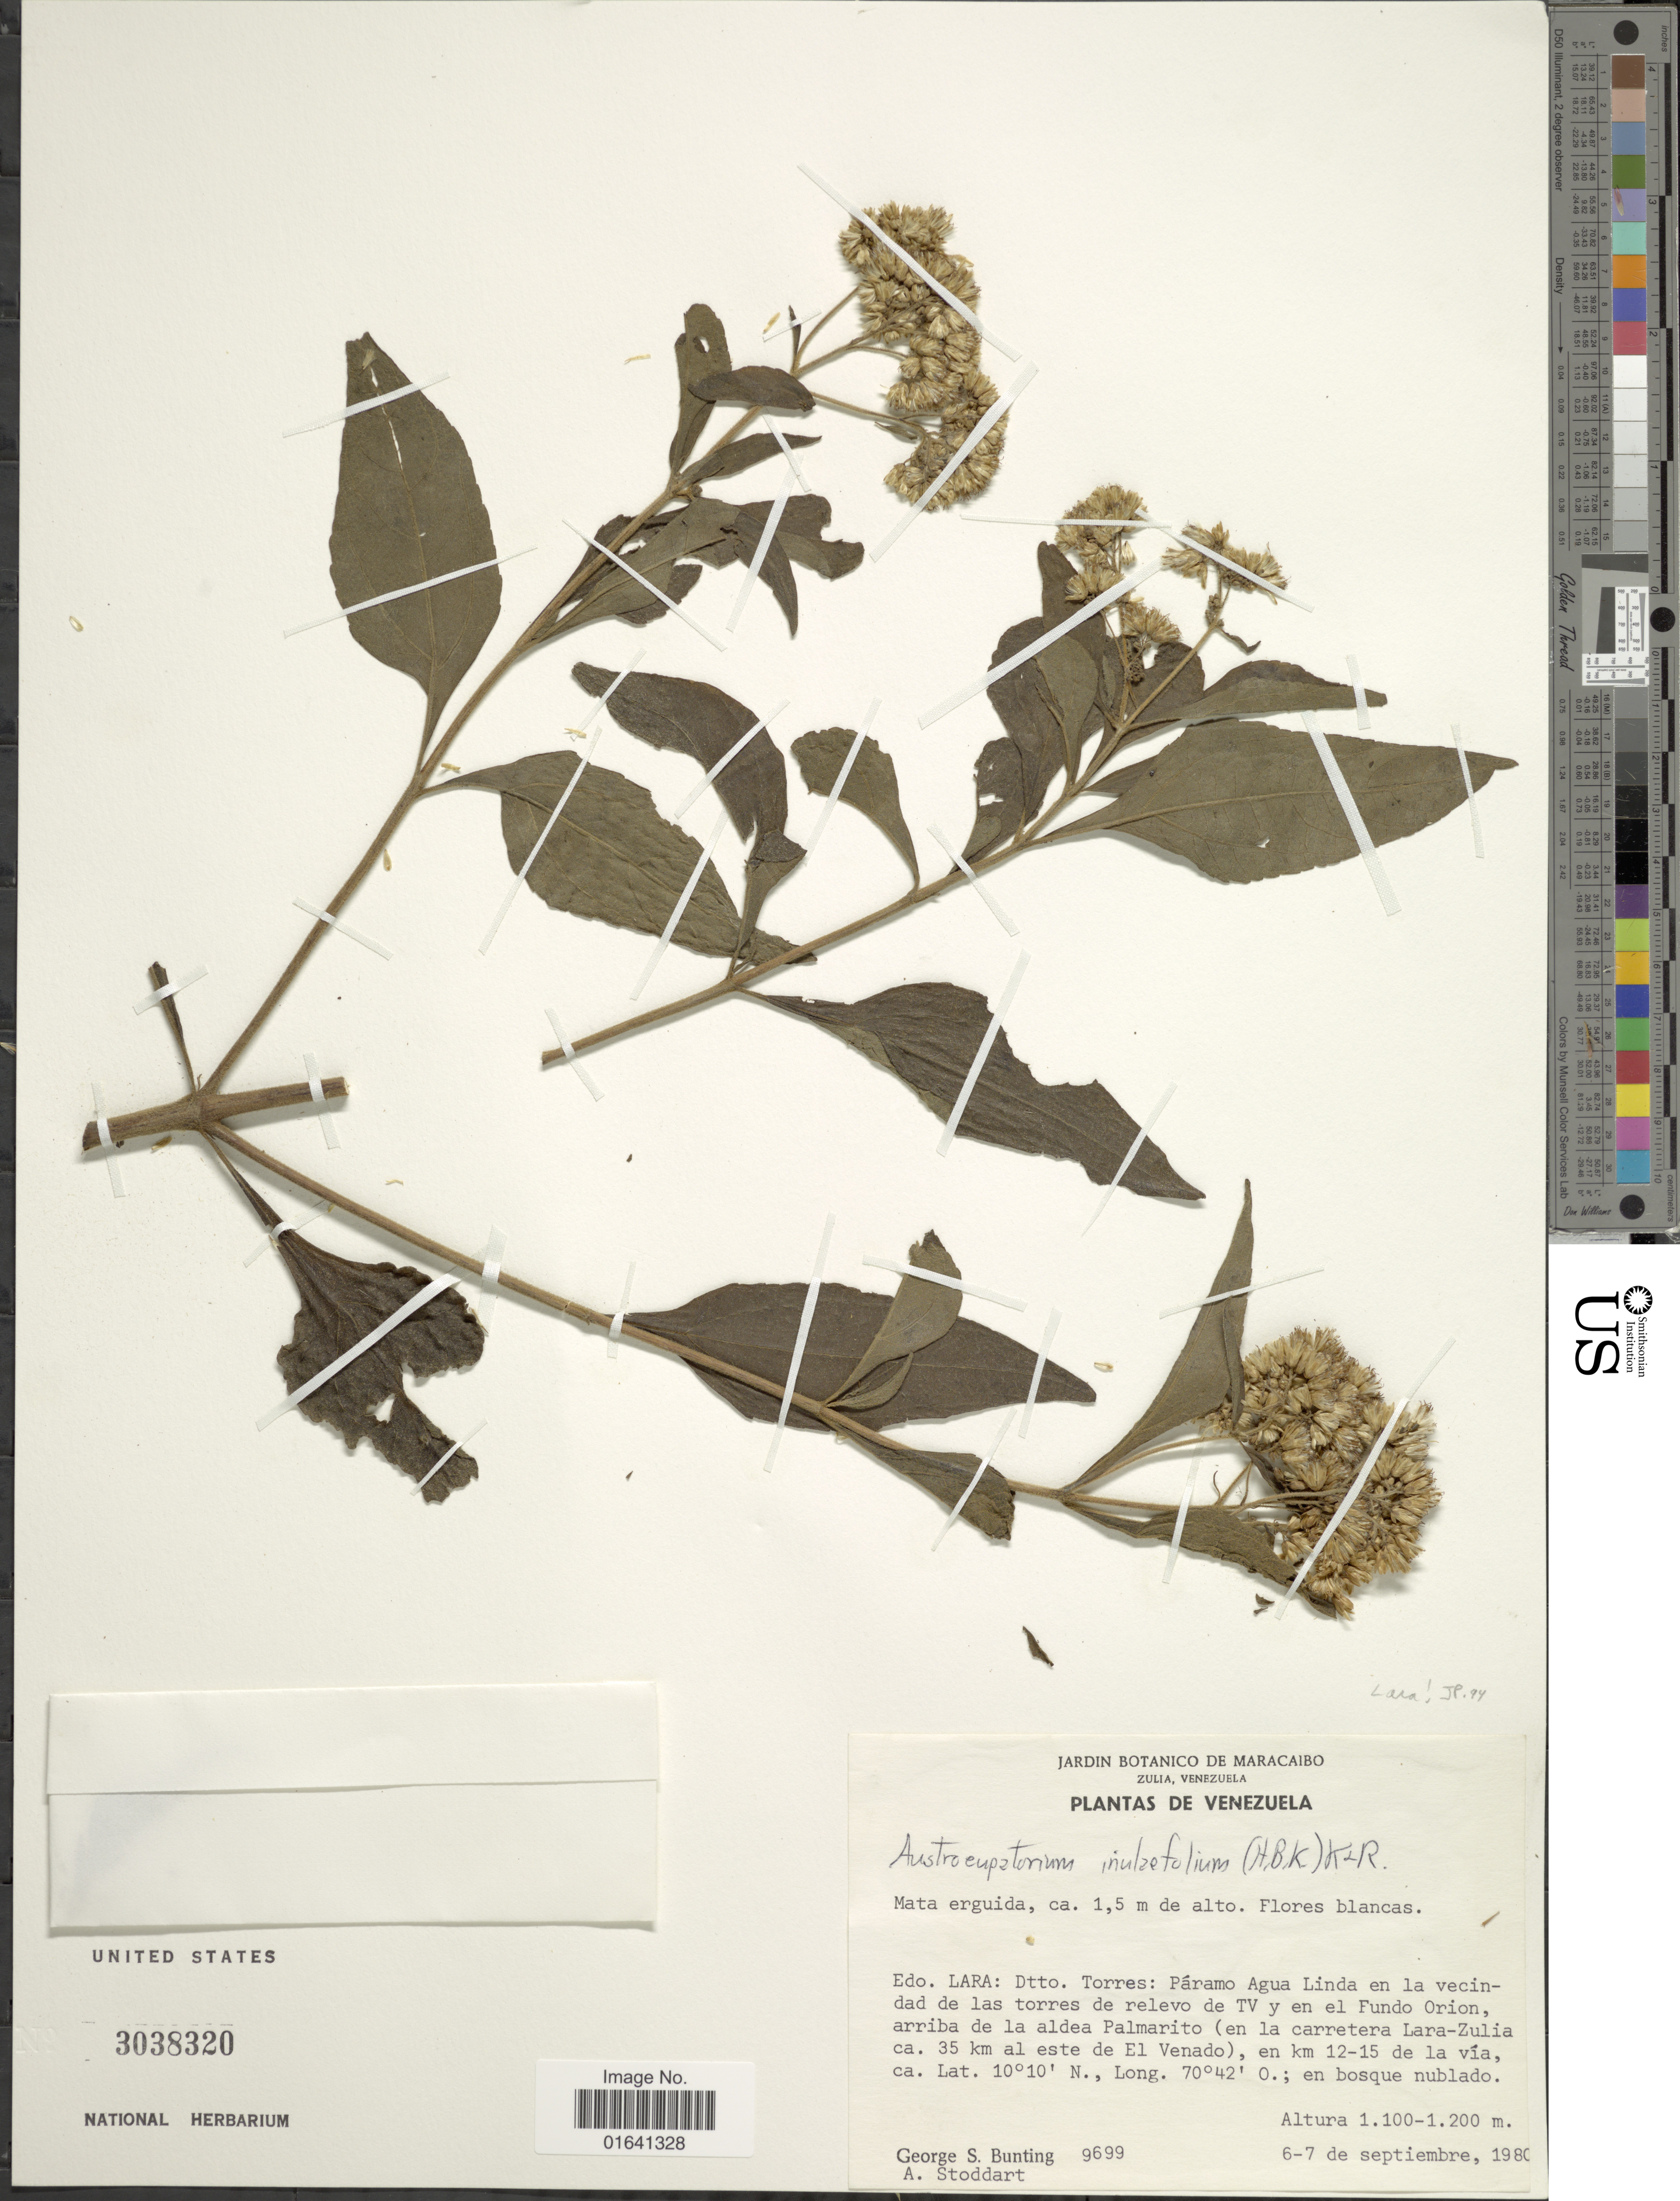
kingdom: Plantae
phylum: Tracheophyta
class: Magnoliopsida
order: Asterales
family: Asteraceae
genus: Austroeupatorium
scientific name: Austroeupatorium inulaefolium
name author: (Kunth) R.M. King & H. Rob.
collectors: G. S. Bunting & A. Stoddart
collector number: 9699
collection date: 1980-09-06/1980-09-07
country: Venezuela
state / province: Lara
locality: Dtto. Torres: Páramo Agua Linda en la vecindad de las torres de relevo de TV y en el Fundo Orion, arriba de la aldea Palmarito (en la carretera Lara-Zulia ca. 35 km al este d El Venado), en km 12-15 de la vía, en bosque nublado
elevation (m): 1100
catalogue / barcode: US 3038320